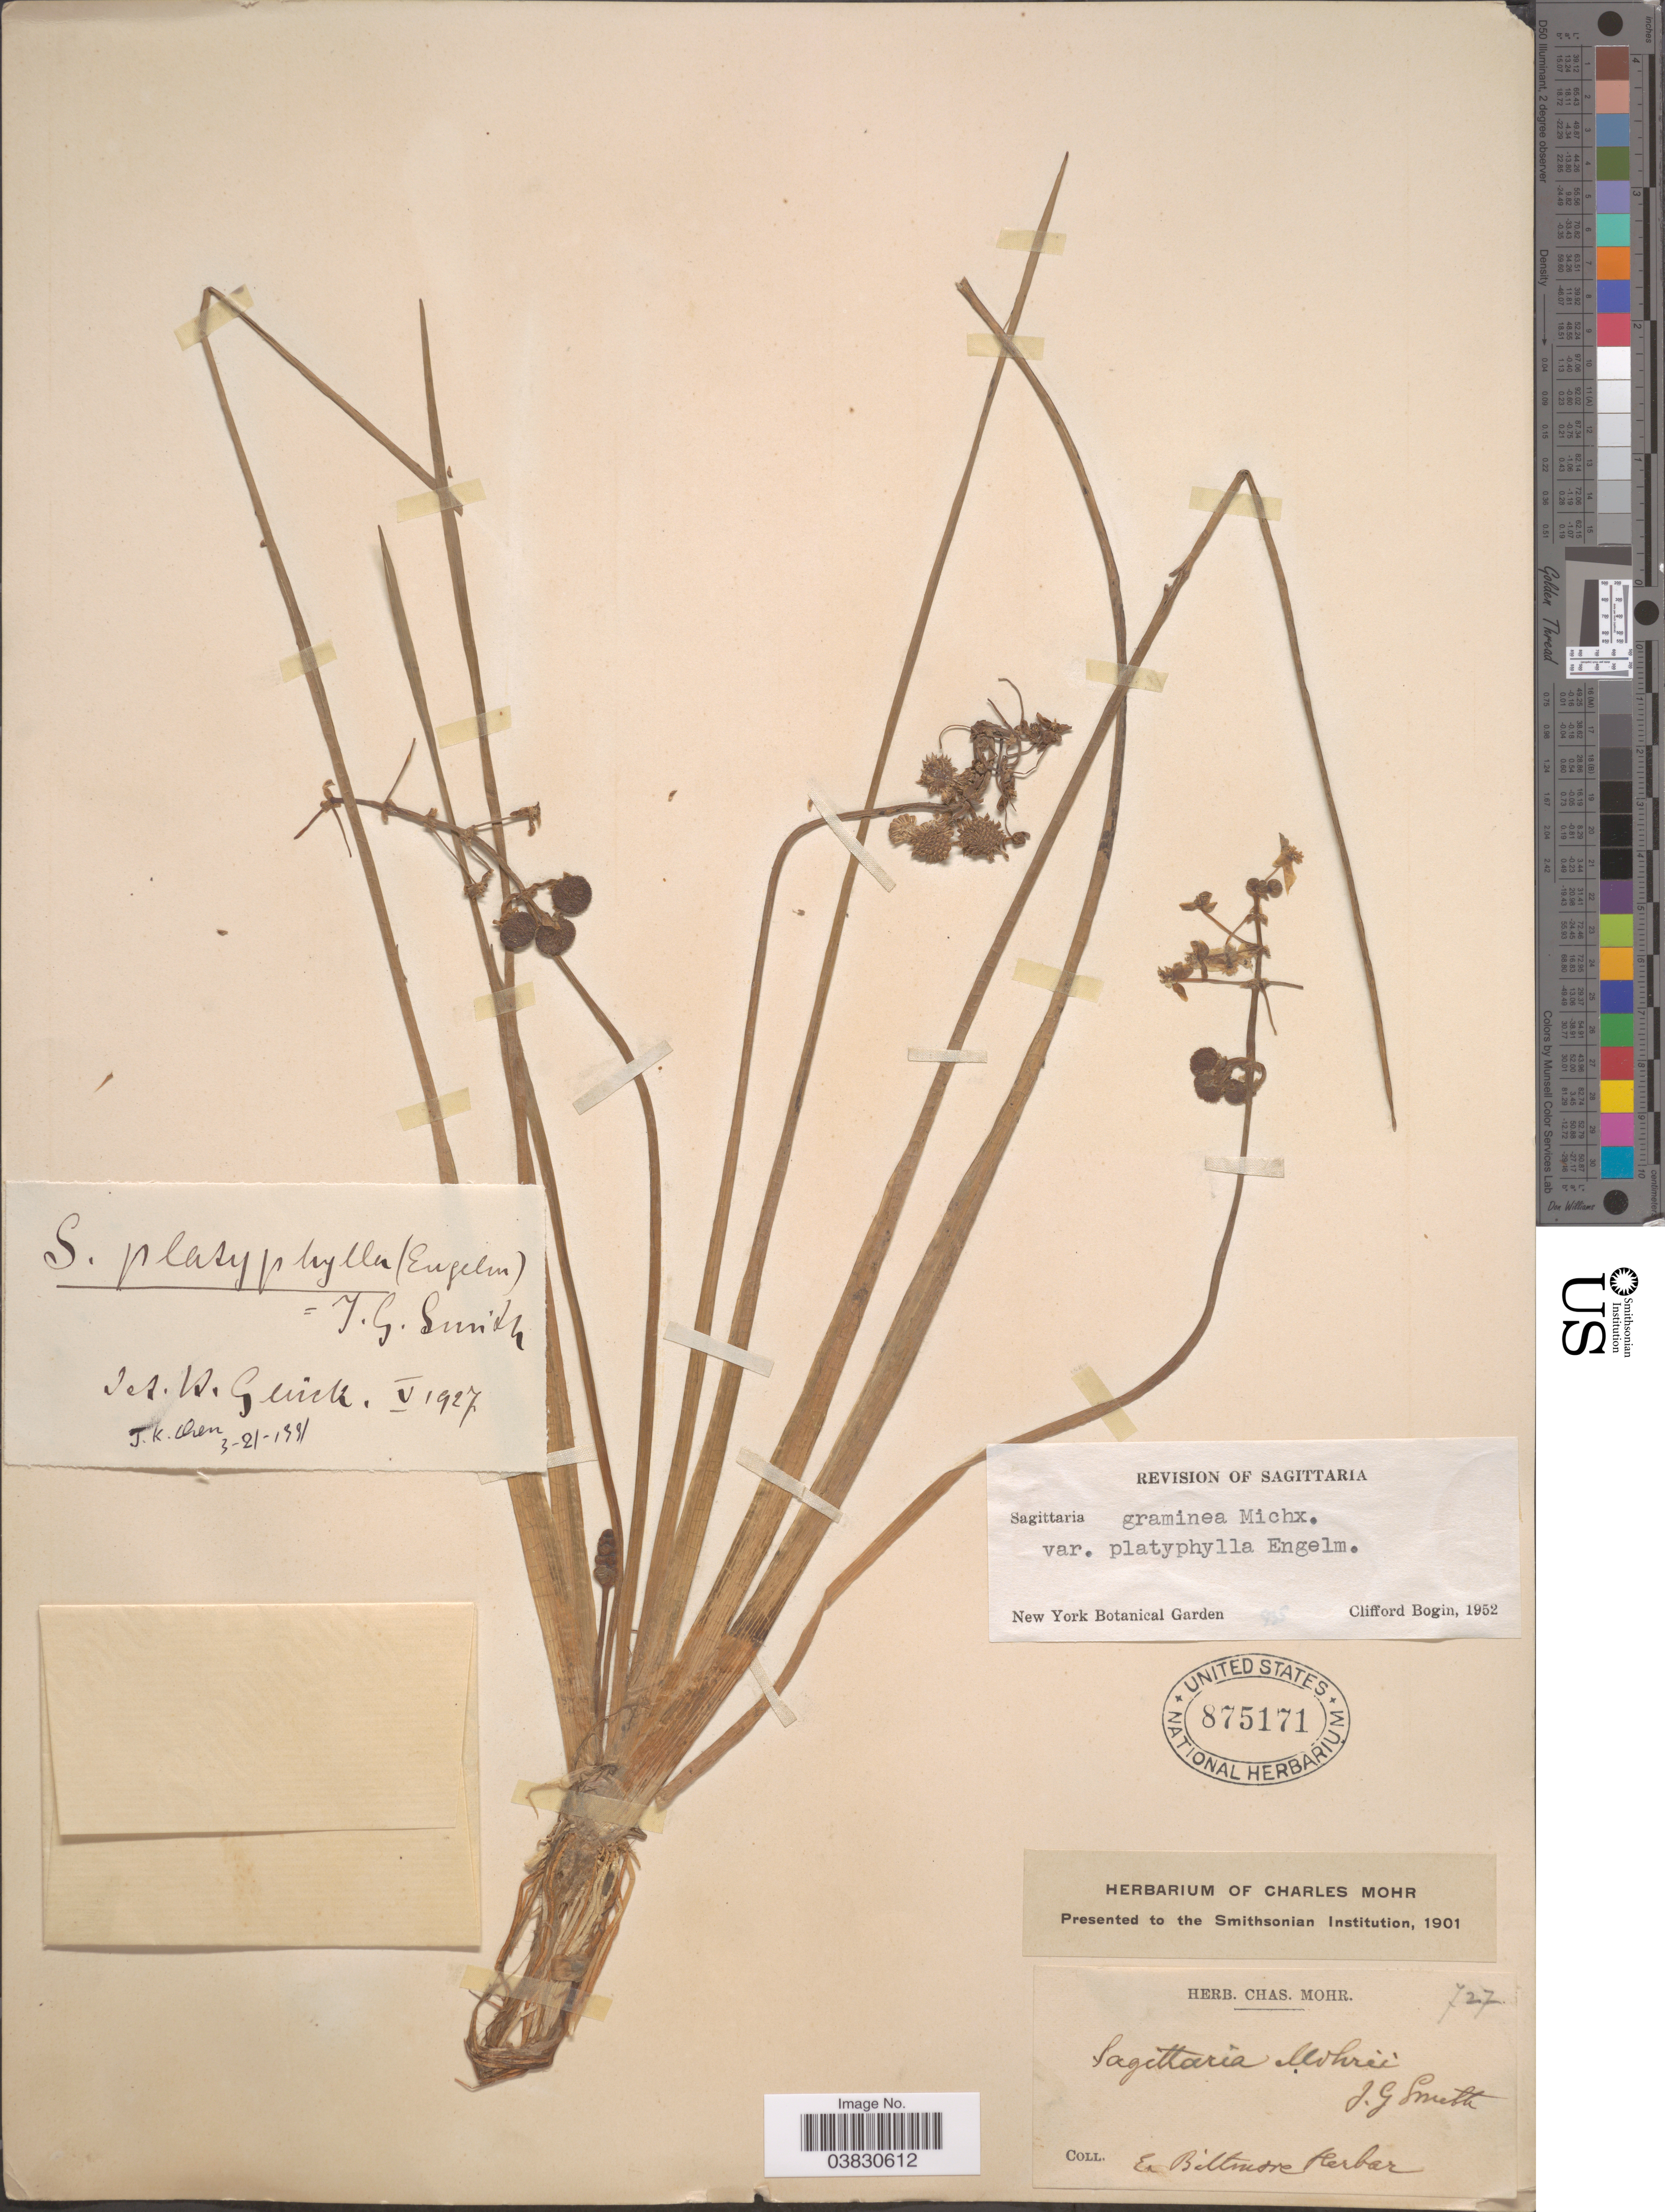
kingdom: Plantae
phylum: Tracheophyta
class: Liliopsida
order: Alismatales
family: Alismataceae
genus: Sagittaria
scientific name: Sagittaria platyphylla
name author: (Englem.) J.G. Sm.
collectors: ex herb. Biltmore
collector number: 727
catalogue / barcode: US 875171